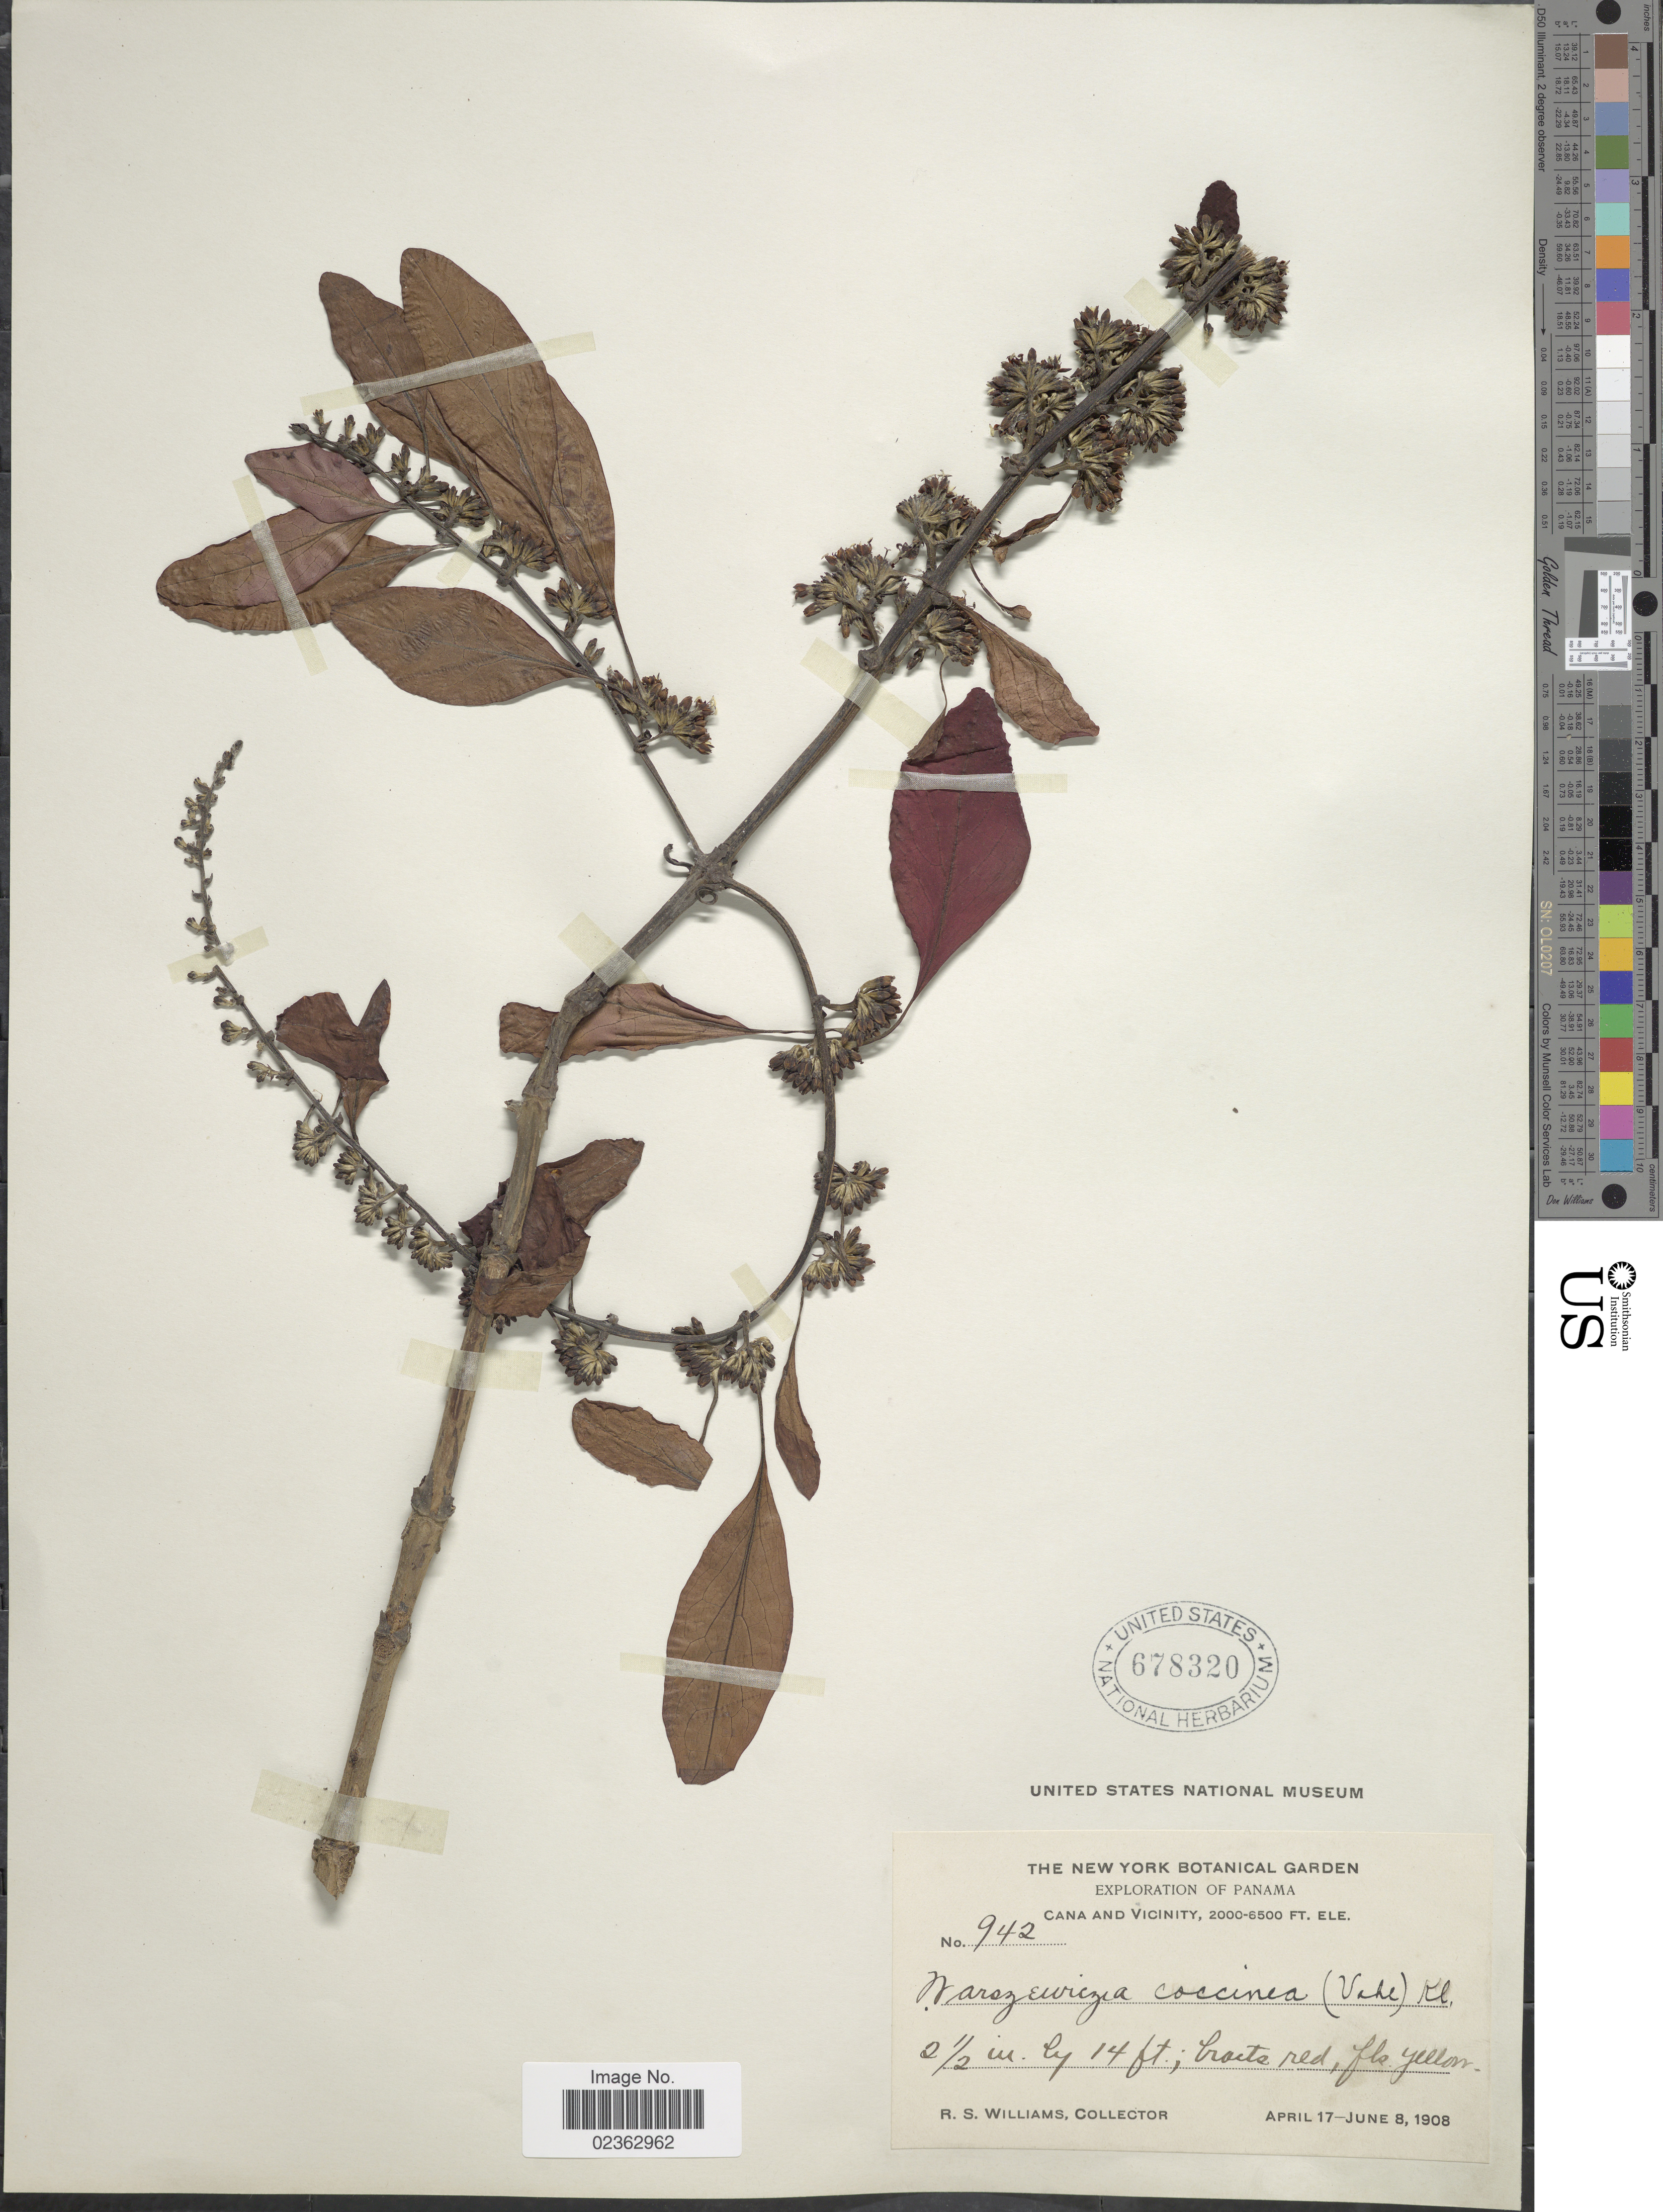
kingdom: Plantae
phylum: Tracheophyta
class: Magnoliopsida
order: Gentianales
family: Rubiaceae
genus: Warszewiczia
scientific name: Warszewiczia coccinea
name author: (Vahl) Klotzsch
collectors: R. S. Williams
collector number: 942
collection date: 1908-04-17/1908-06-08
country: Panama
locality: Cana and vicinity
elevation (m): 610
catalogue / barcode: US 678320